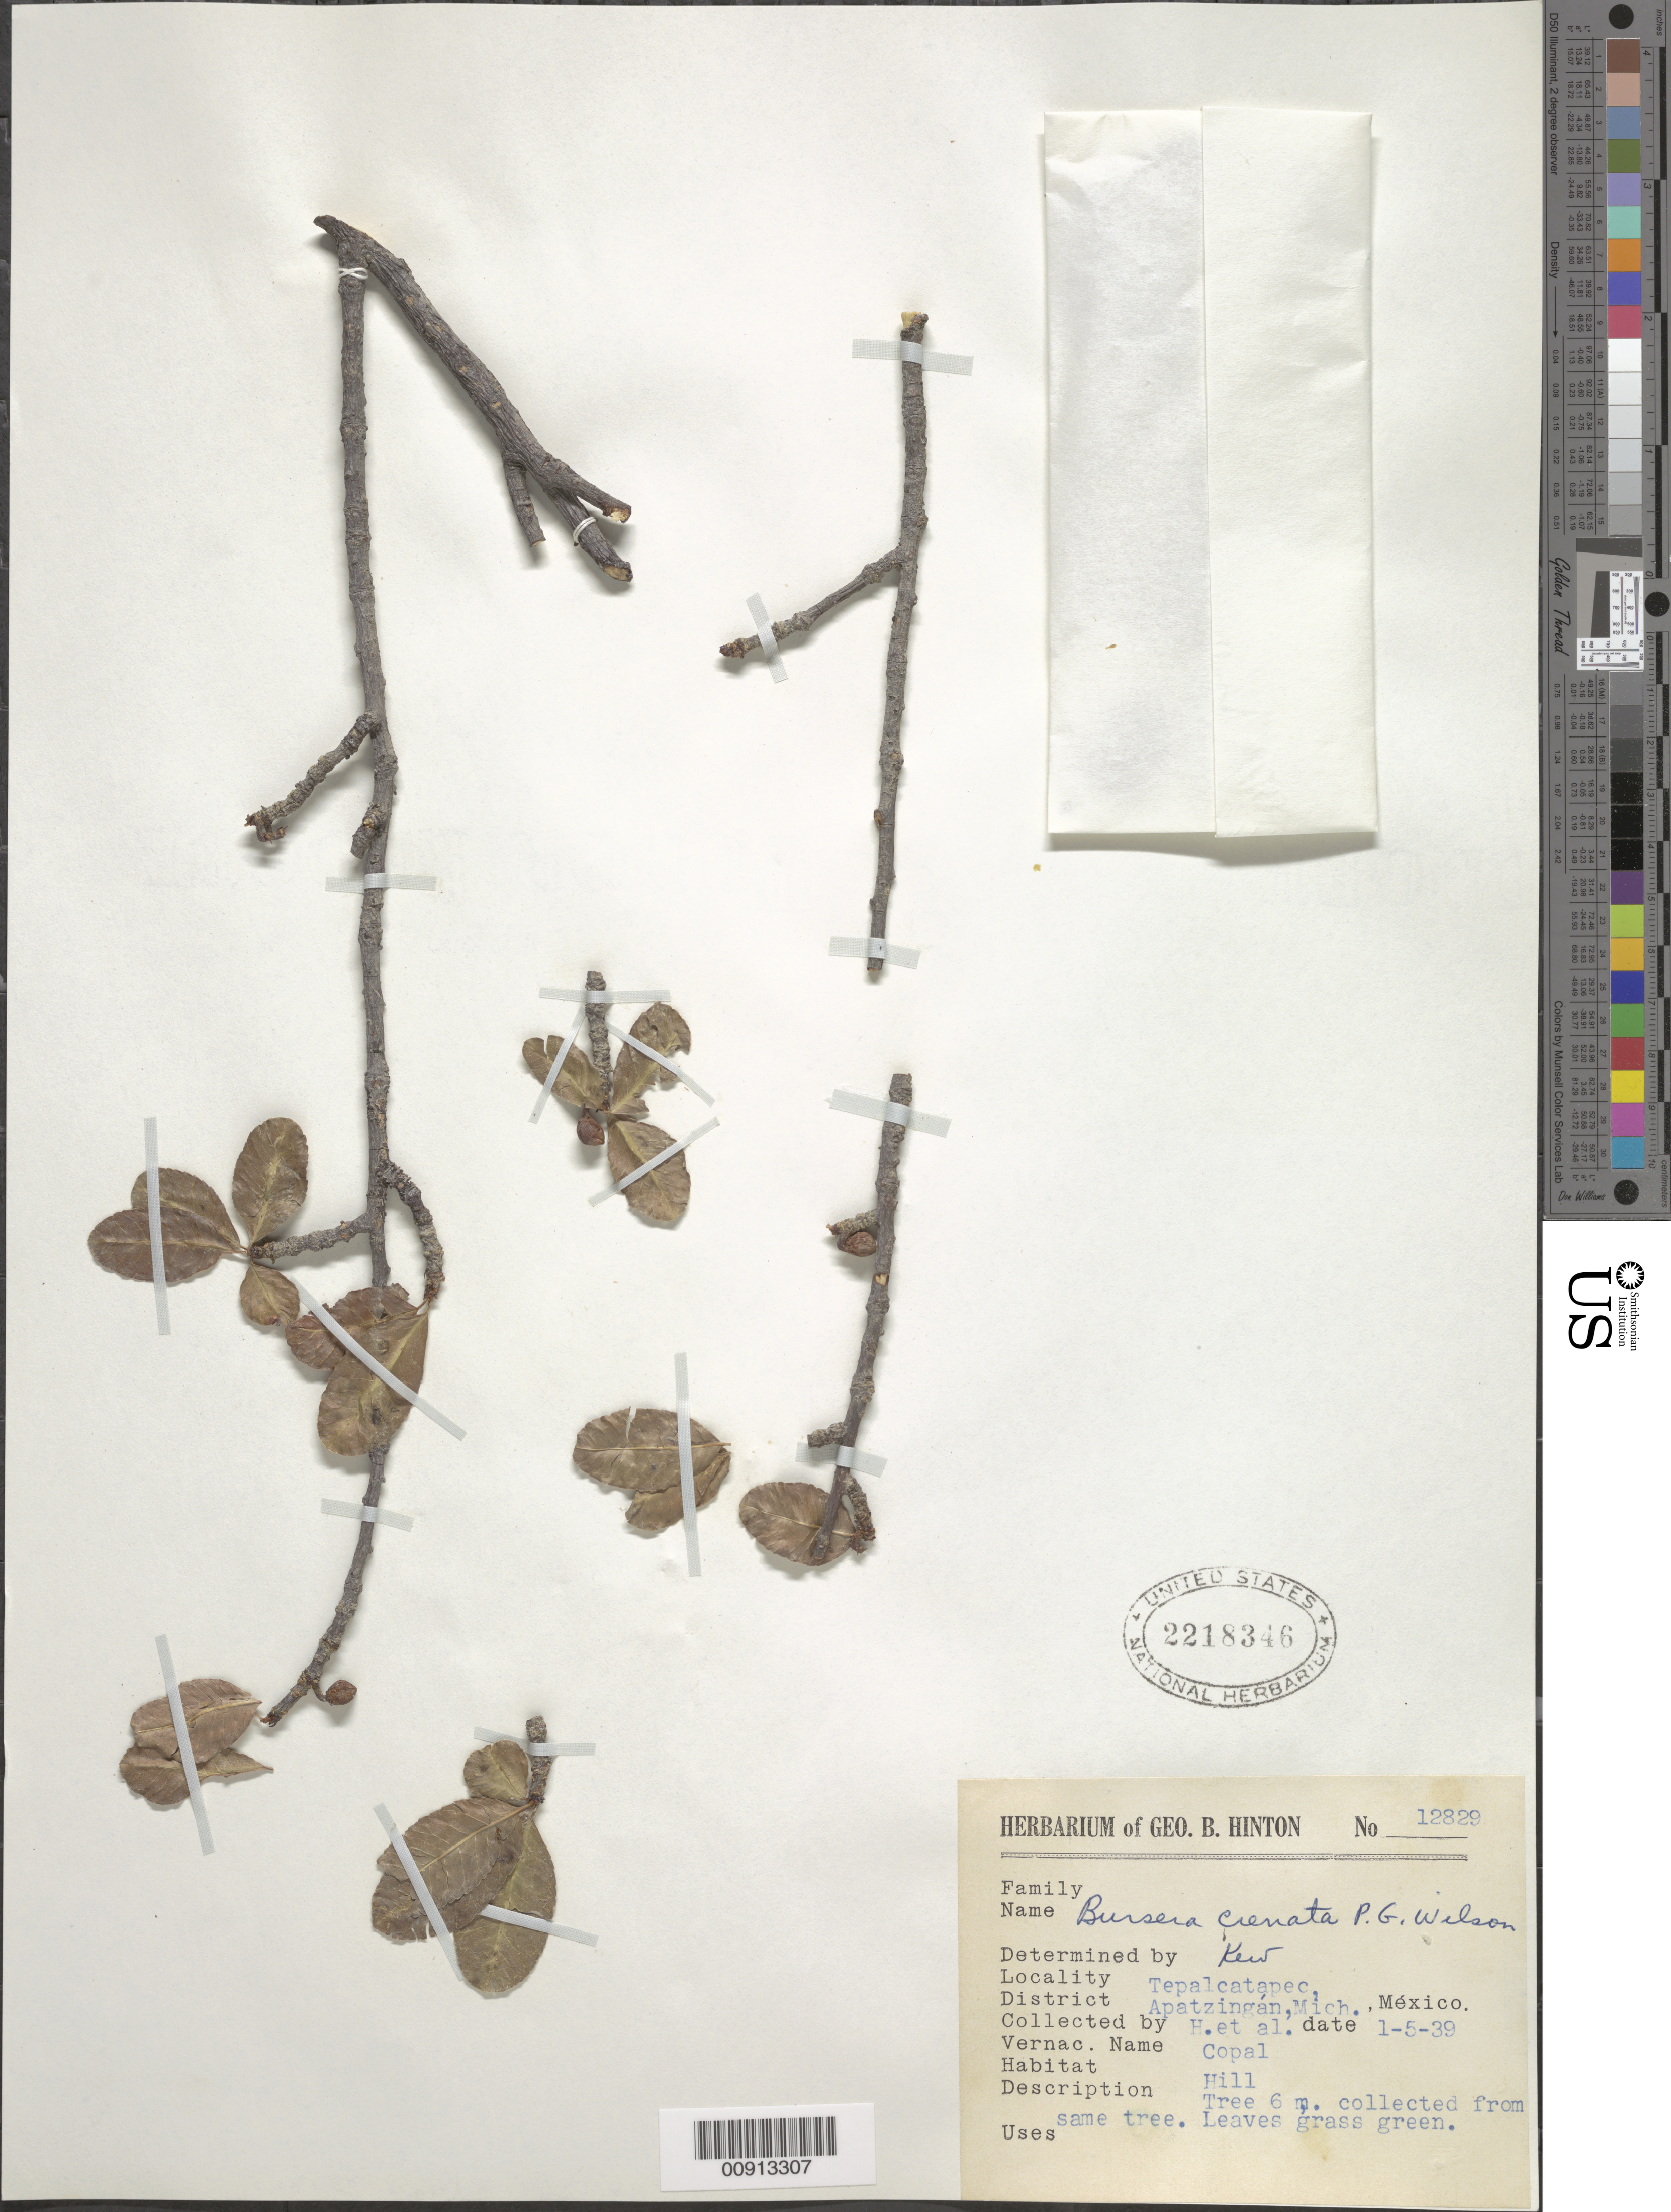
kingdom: Plantae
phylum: Tracheophyta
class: Magnoliopsida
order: Sapindales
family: Burseraceae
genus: Bursera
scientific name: Bursera crenata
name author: Paul G. Wilson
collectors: G. B. Hinton & et al.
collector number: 12829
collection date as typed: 05 Jan 1939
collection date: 1939-01-05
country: Mexico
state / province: Michoacán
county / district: Apatzingán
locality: Tepalcatepec, District Apatzingán, Michoacán.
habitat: Hill.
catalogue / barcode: US 2218346